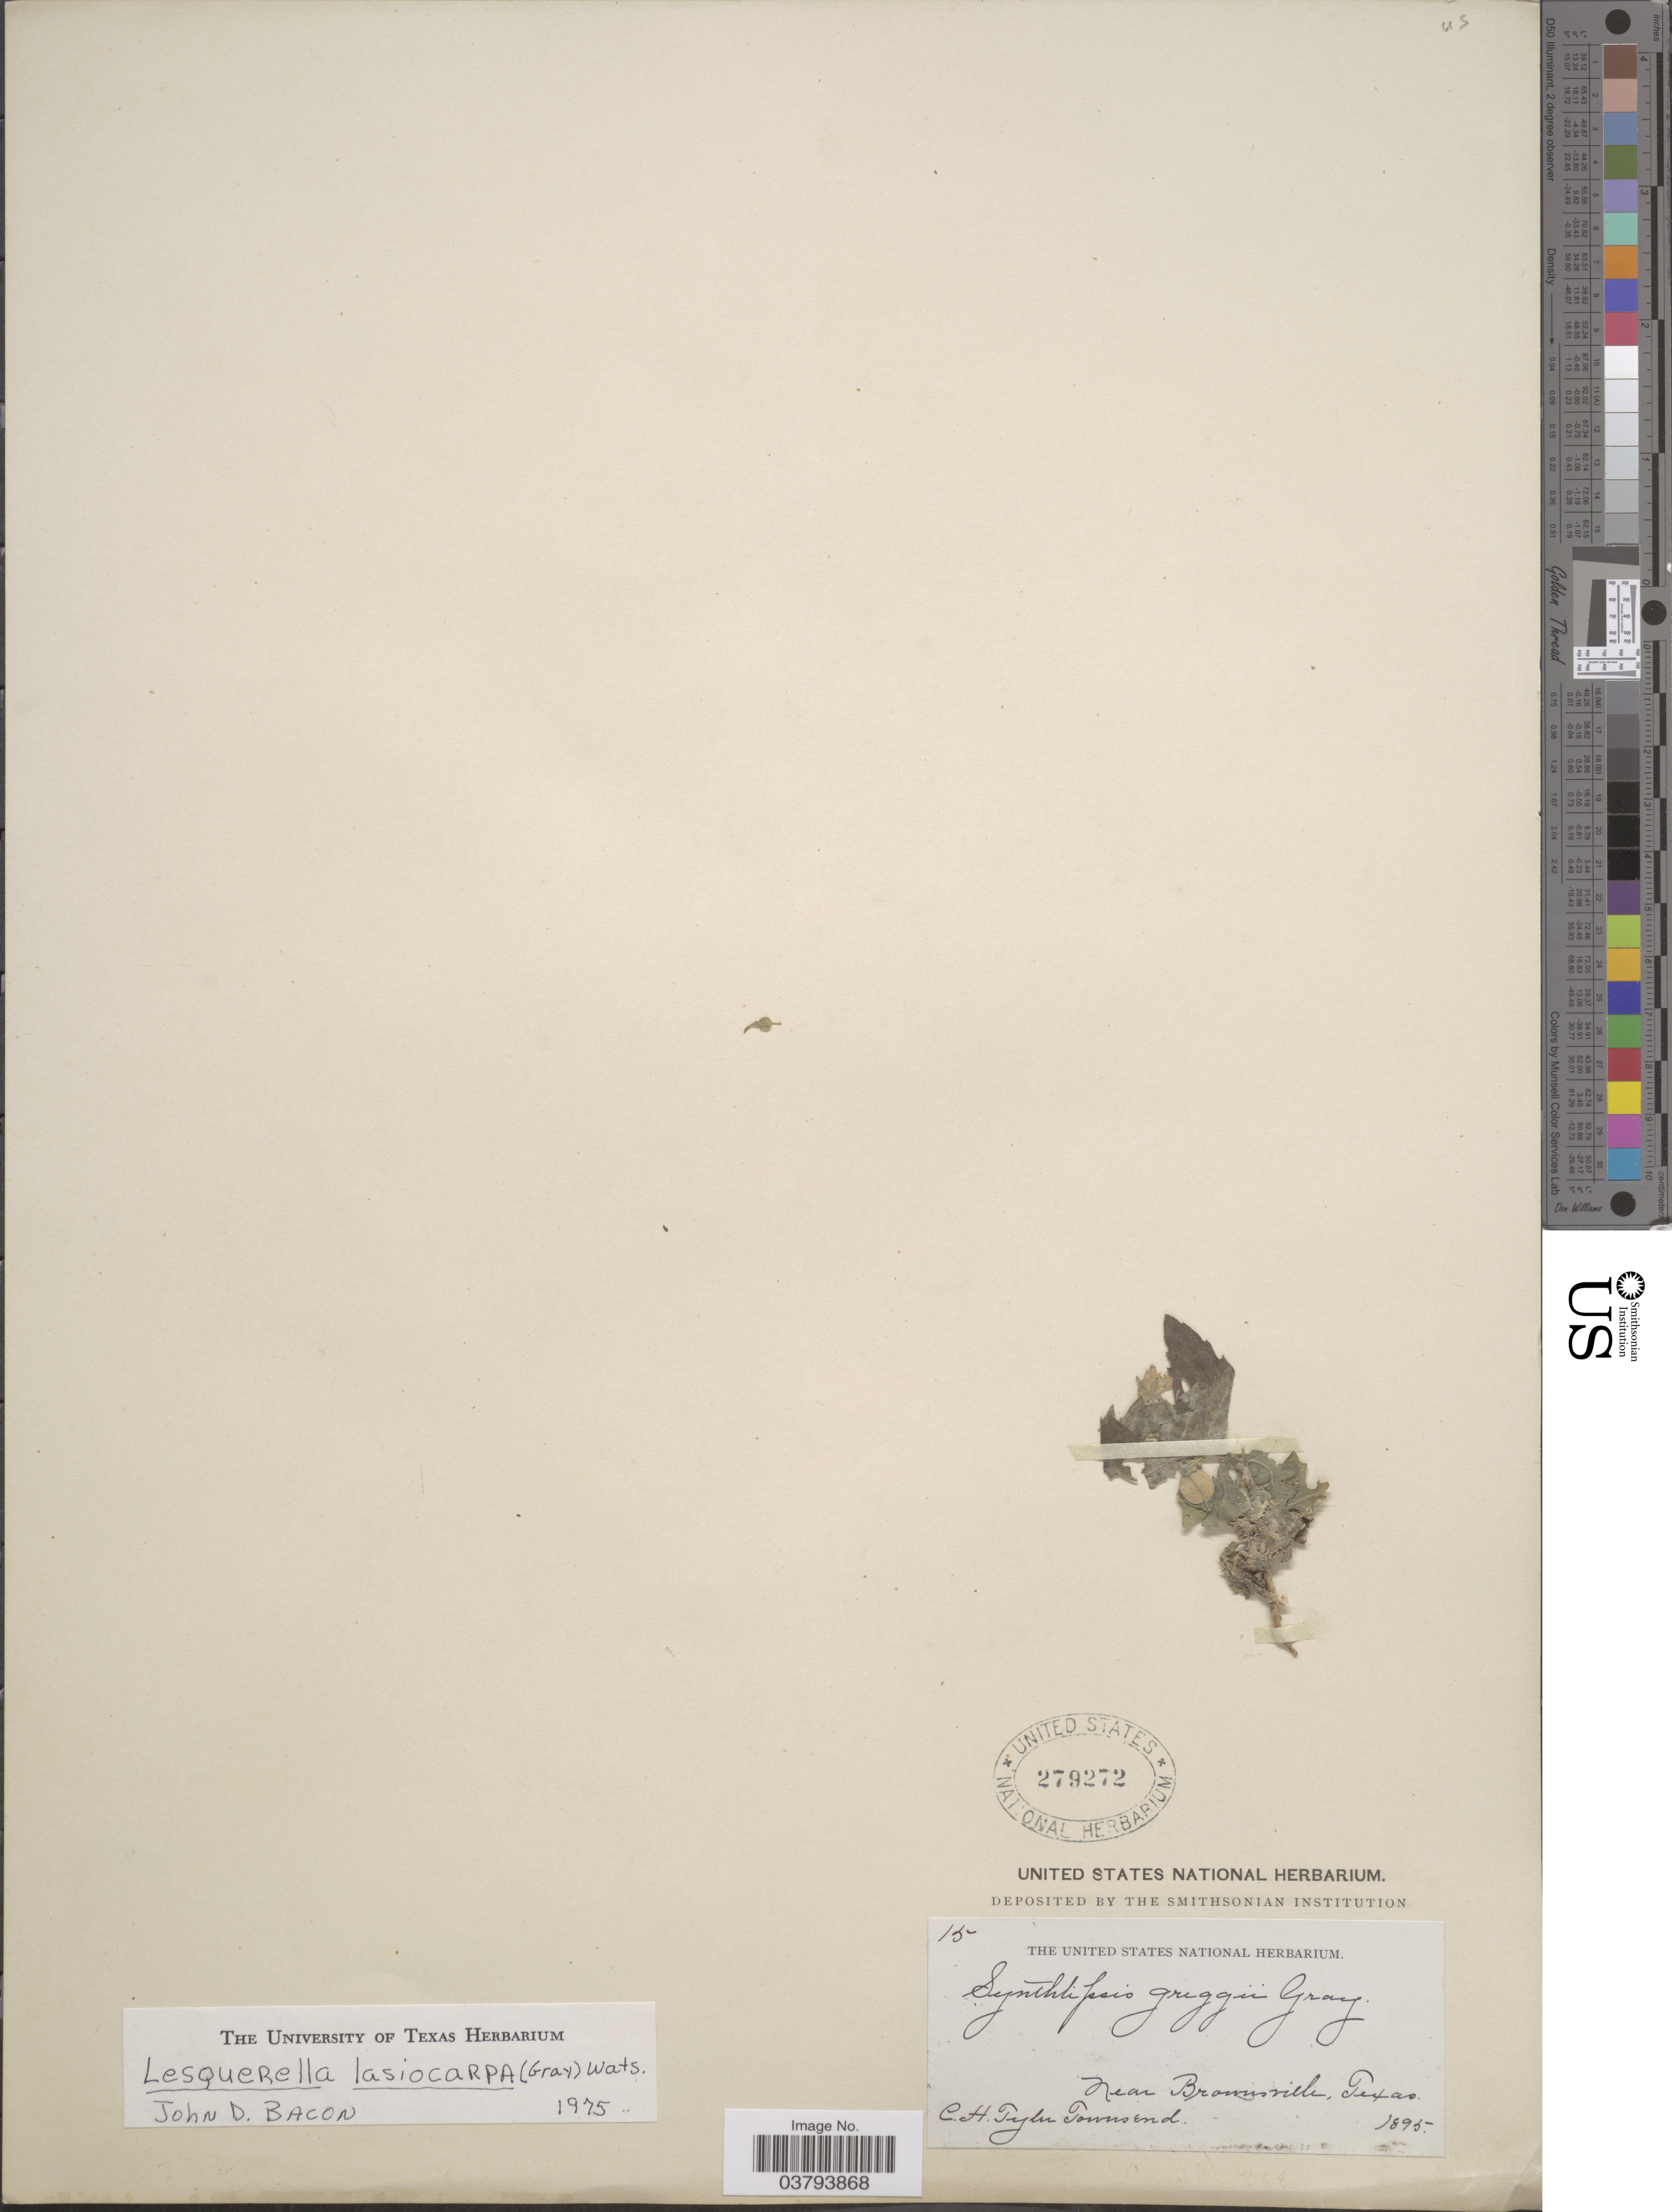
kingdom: Plantae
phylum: Tracheophyta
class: Magnoliopsida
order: Brassicales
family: Brassicaceae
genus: Lesquerella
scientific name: Lesquerella lasiocarpa subsp. lasiocarpa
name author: S. Watson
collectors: C. H. T. Townsend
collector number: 15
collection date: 1895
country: United States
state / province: Texas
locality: Near Brownsville.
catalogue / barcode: US 279272